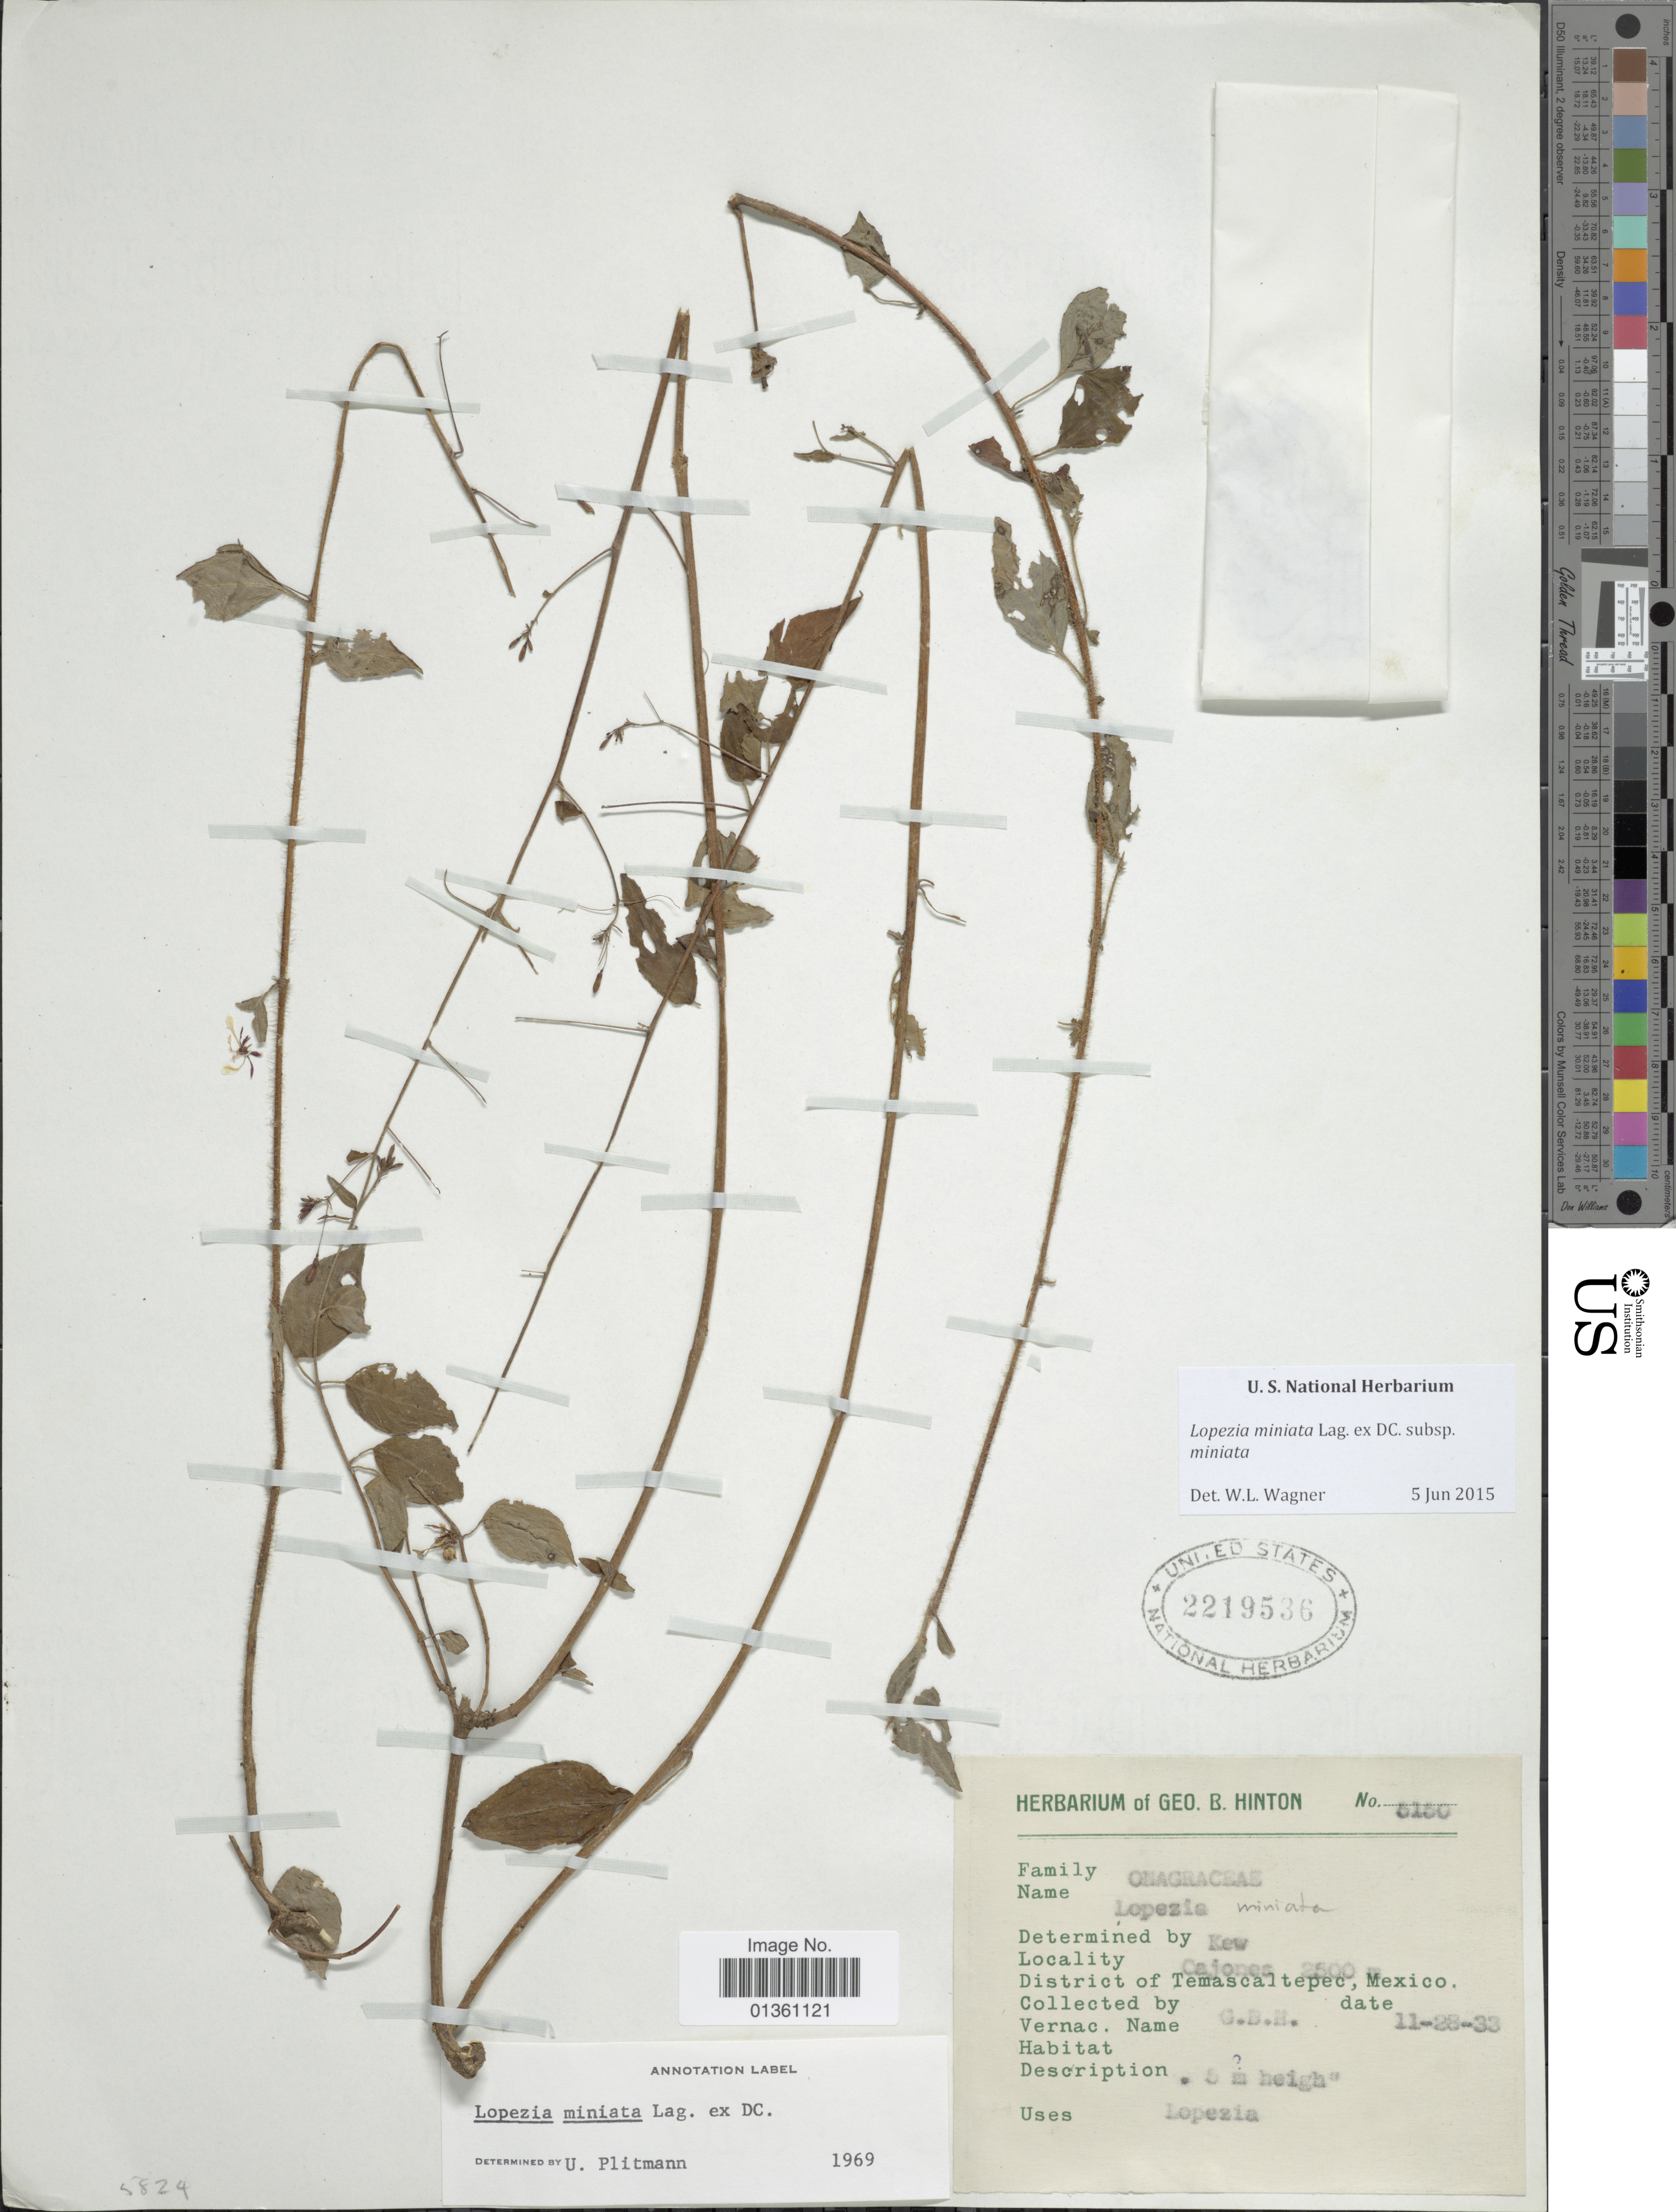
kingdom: Plantae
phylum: Tracheophyta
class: Magnoliopsida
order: Myrtales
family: Onagraceae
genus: Lopezia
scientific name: Lopezia miniata subsp. miniata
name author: Lag. ex DC.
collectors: G. B. Hinton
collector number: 5150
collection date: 1933-11-28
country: Mexico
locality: Cajones. District of Temascaltepec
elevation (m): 2500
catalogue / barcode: US 2219536